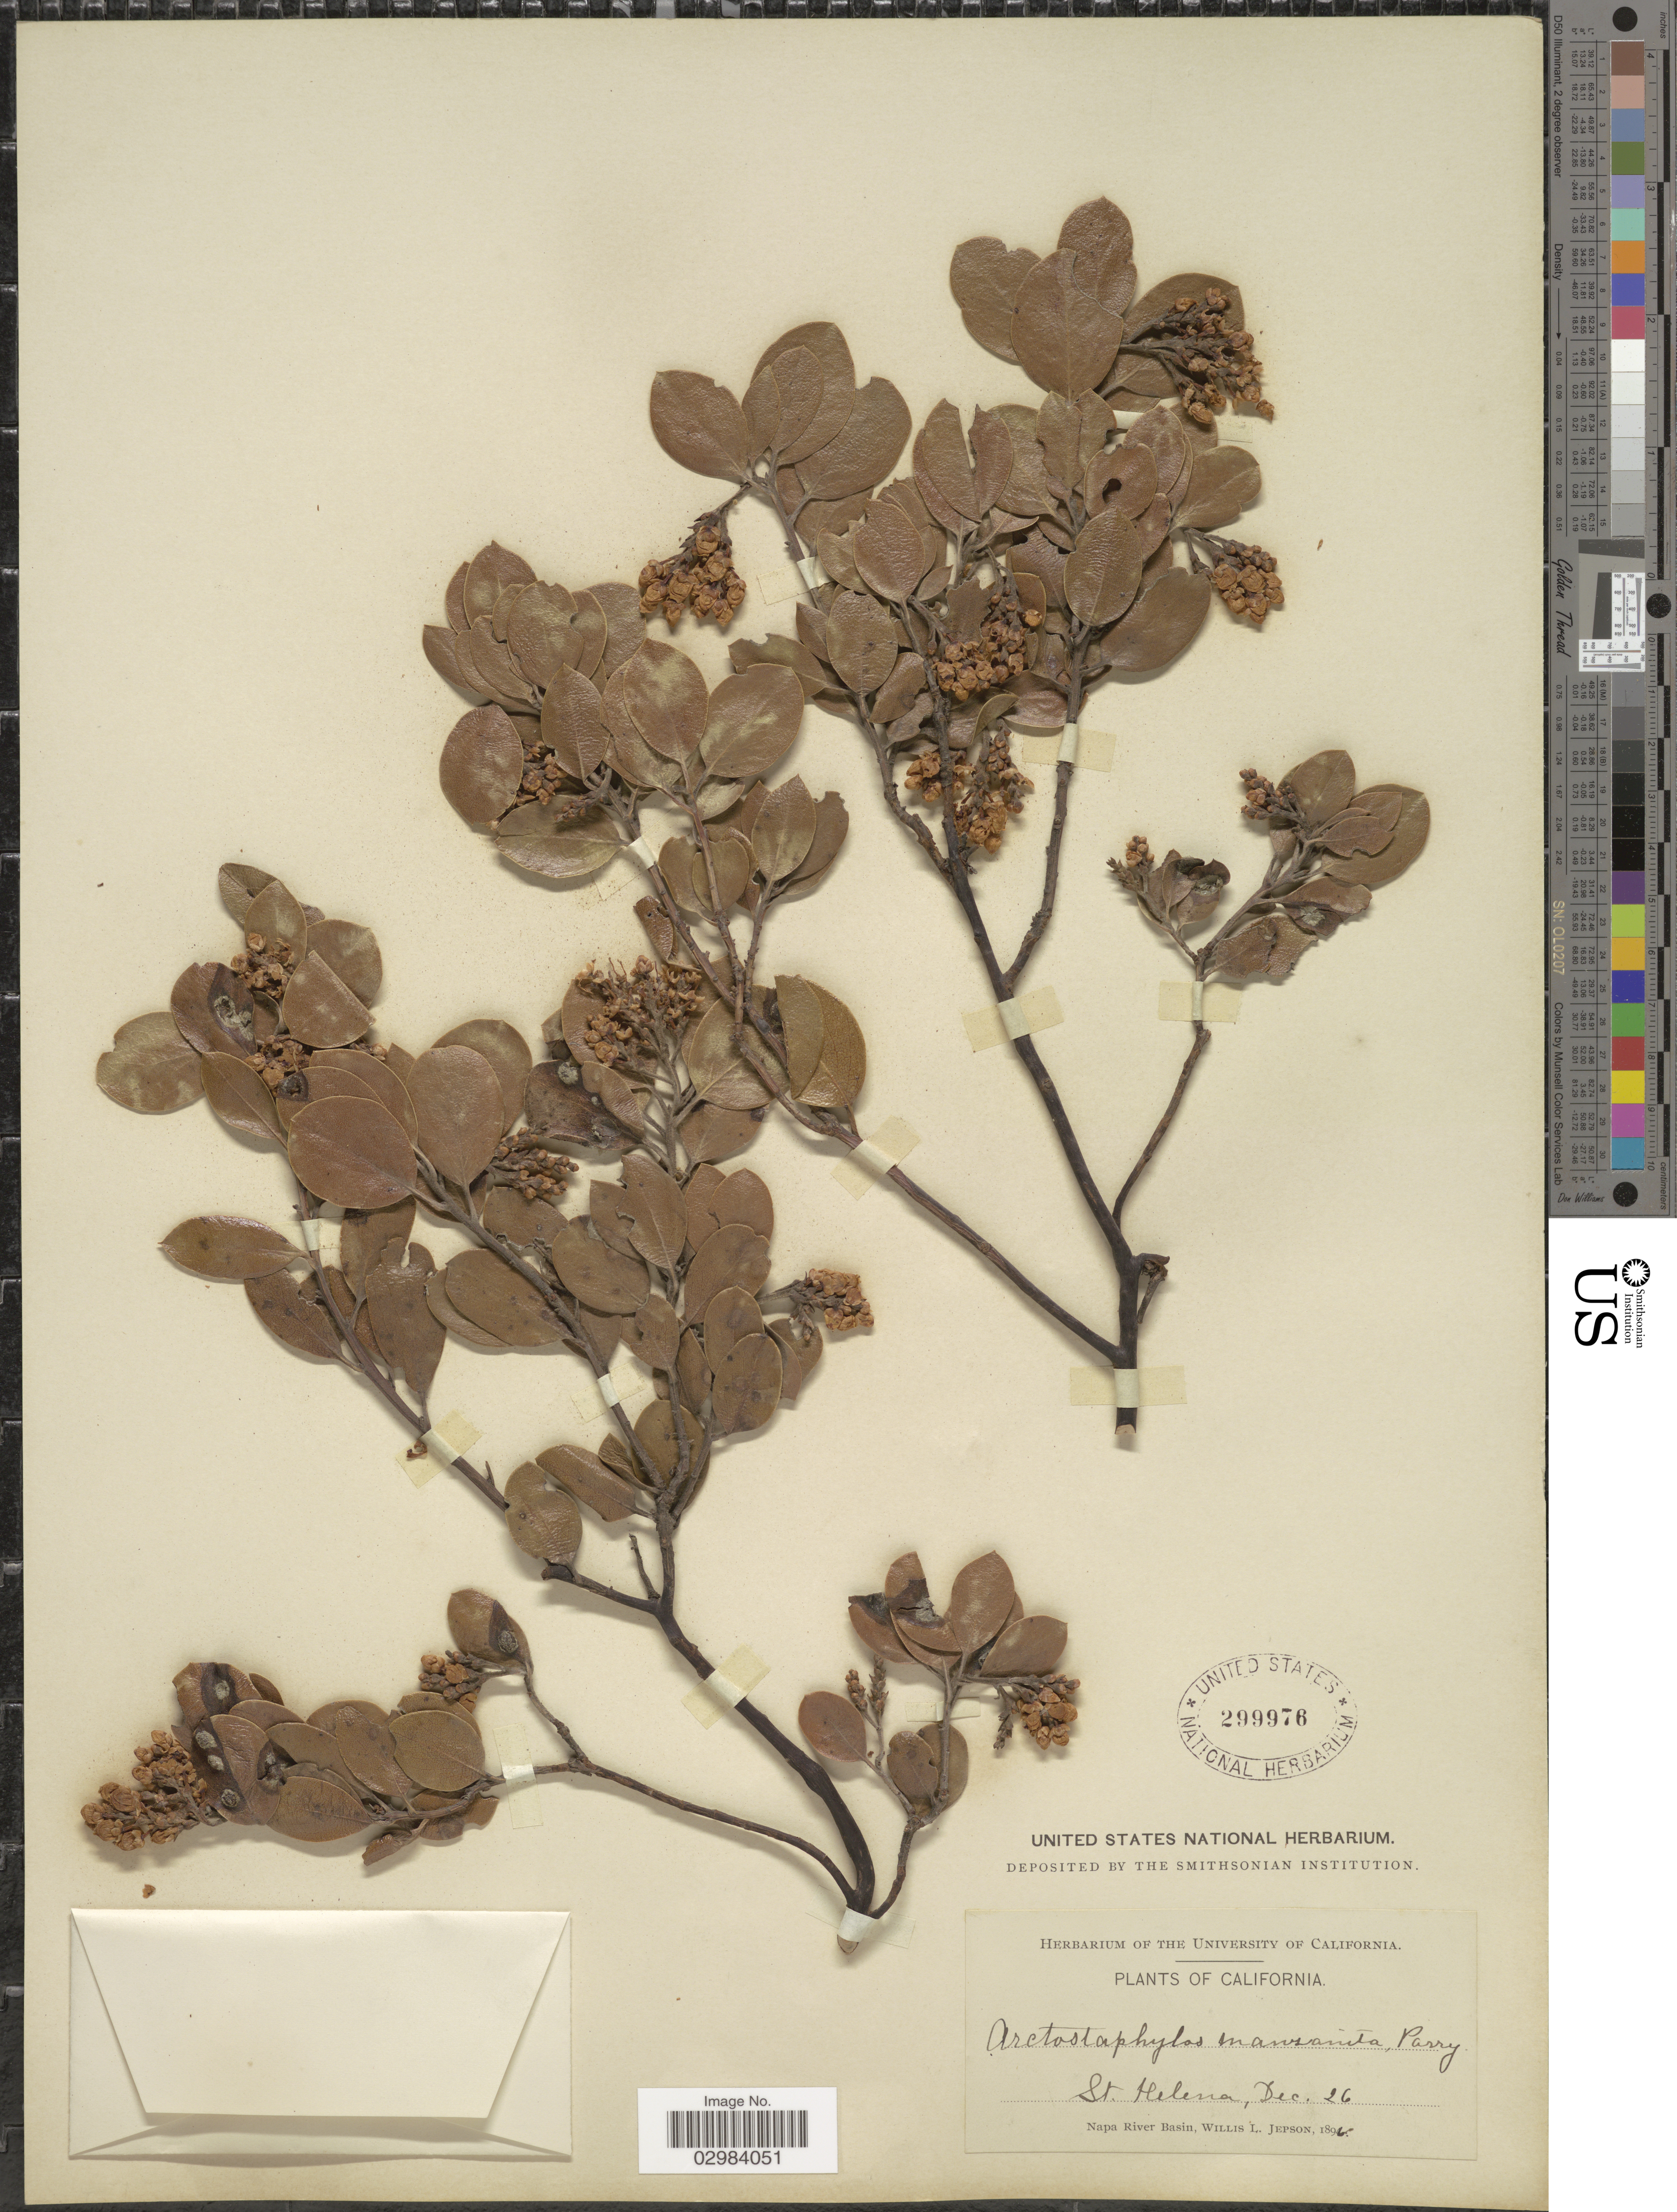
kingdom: Plantae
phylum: Tracheophyta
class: Magnoliopsida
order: Ericales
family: Ericaceae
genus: Arctostaphylos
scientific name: Arctostaphylos manzanita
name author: Parry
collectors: W. L. Jepson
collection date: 1896-12-26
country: United States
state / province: California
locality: St. Helena.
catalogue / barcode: US 299976